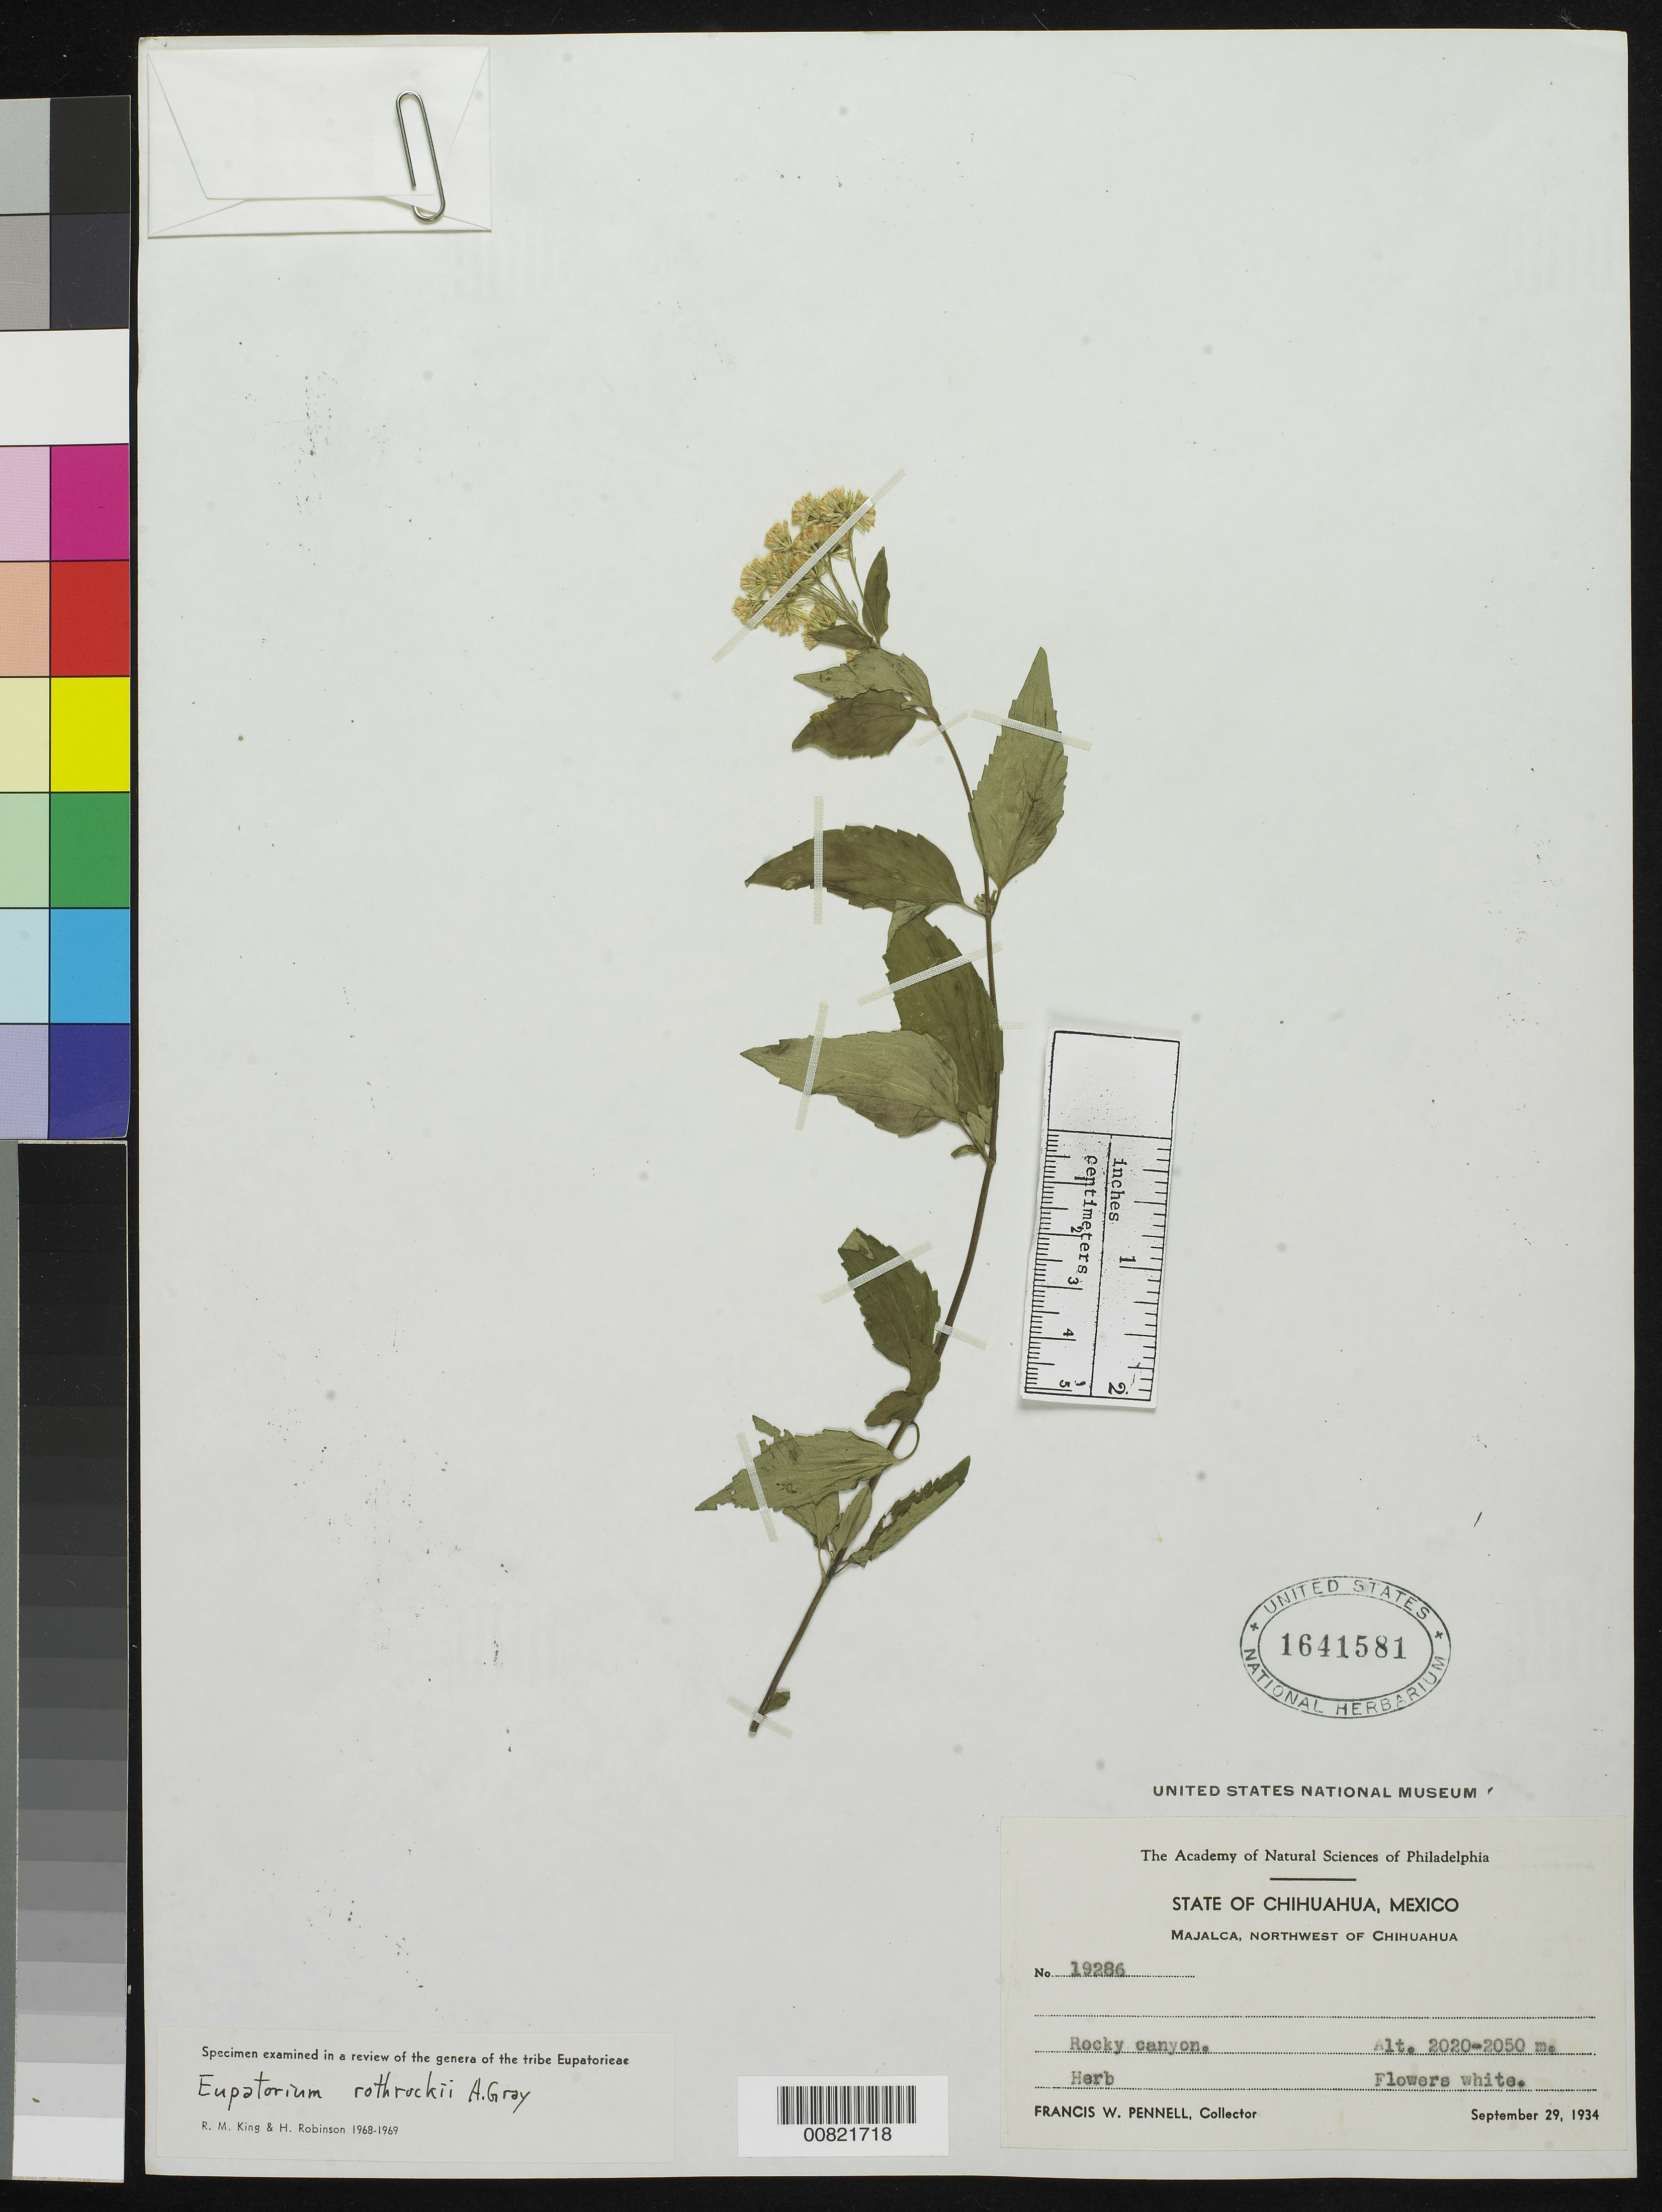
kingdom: Plantae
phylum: Tracheophyta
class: Magnoliopsida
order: Asterales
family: Asteraceae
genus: Ageratina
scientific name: Ageratina rothrockii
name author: (A. Gray) R.M. King & H. Rob.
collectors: F. W. Pennell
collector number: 19286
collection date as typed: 29 Sep 1934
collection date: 1934-09-29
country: Mexico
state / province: Chihuahua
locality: Majalca, Northwest of Chihuahua.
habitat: Rocky canyon.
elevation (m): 2050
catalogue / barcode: US 1641581